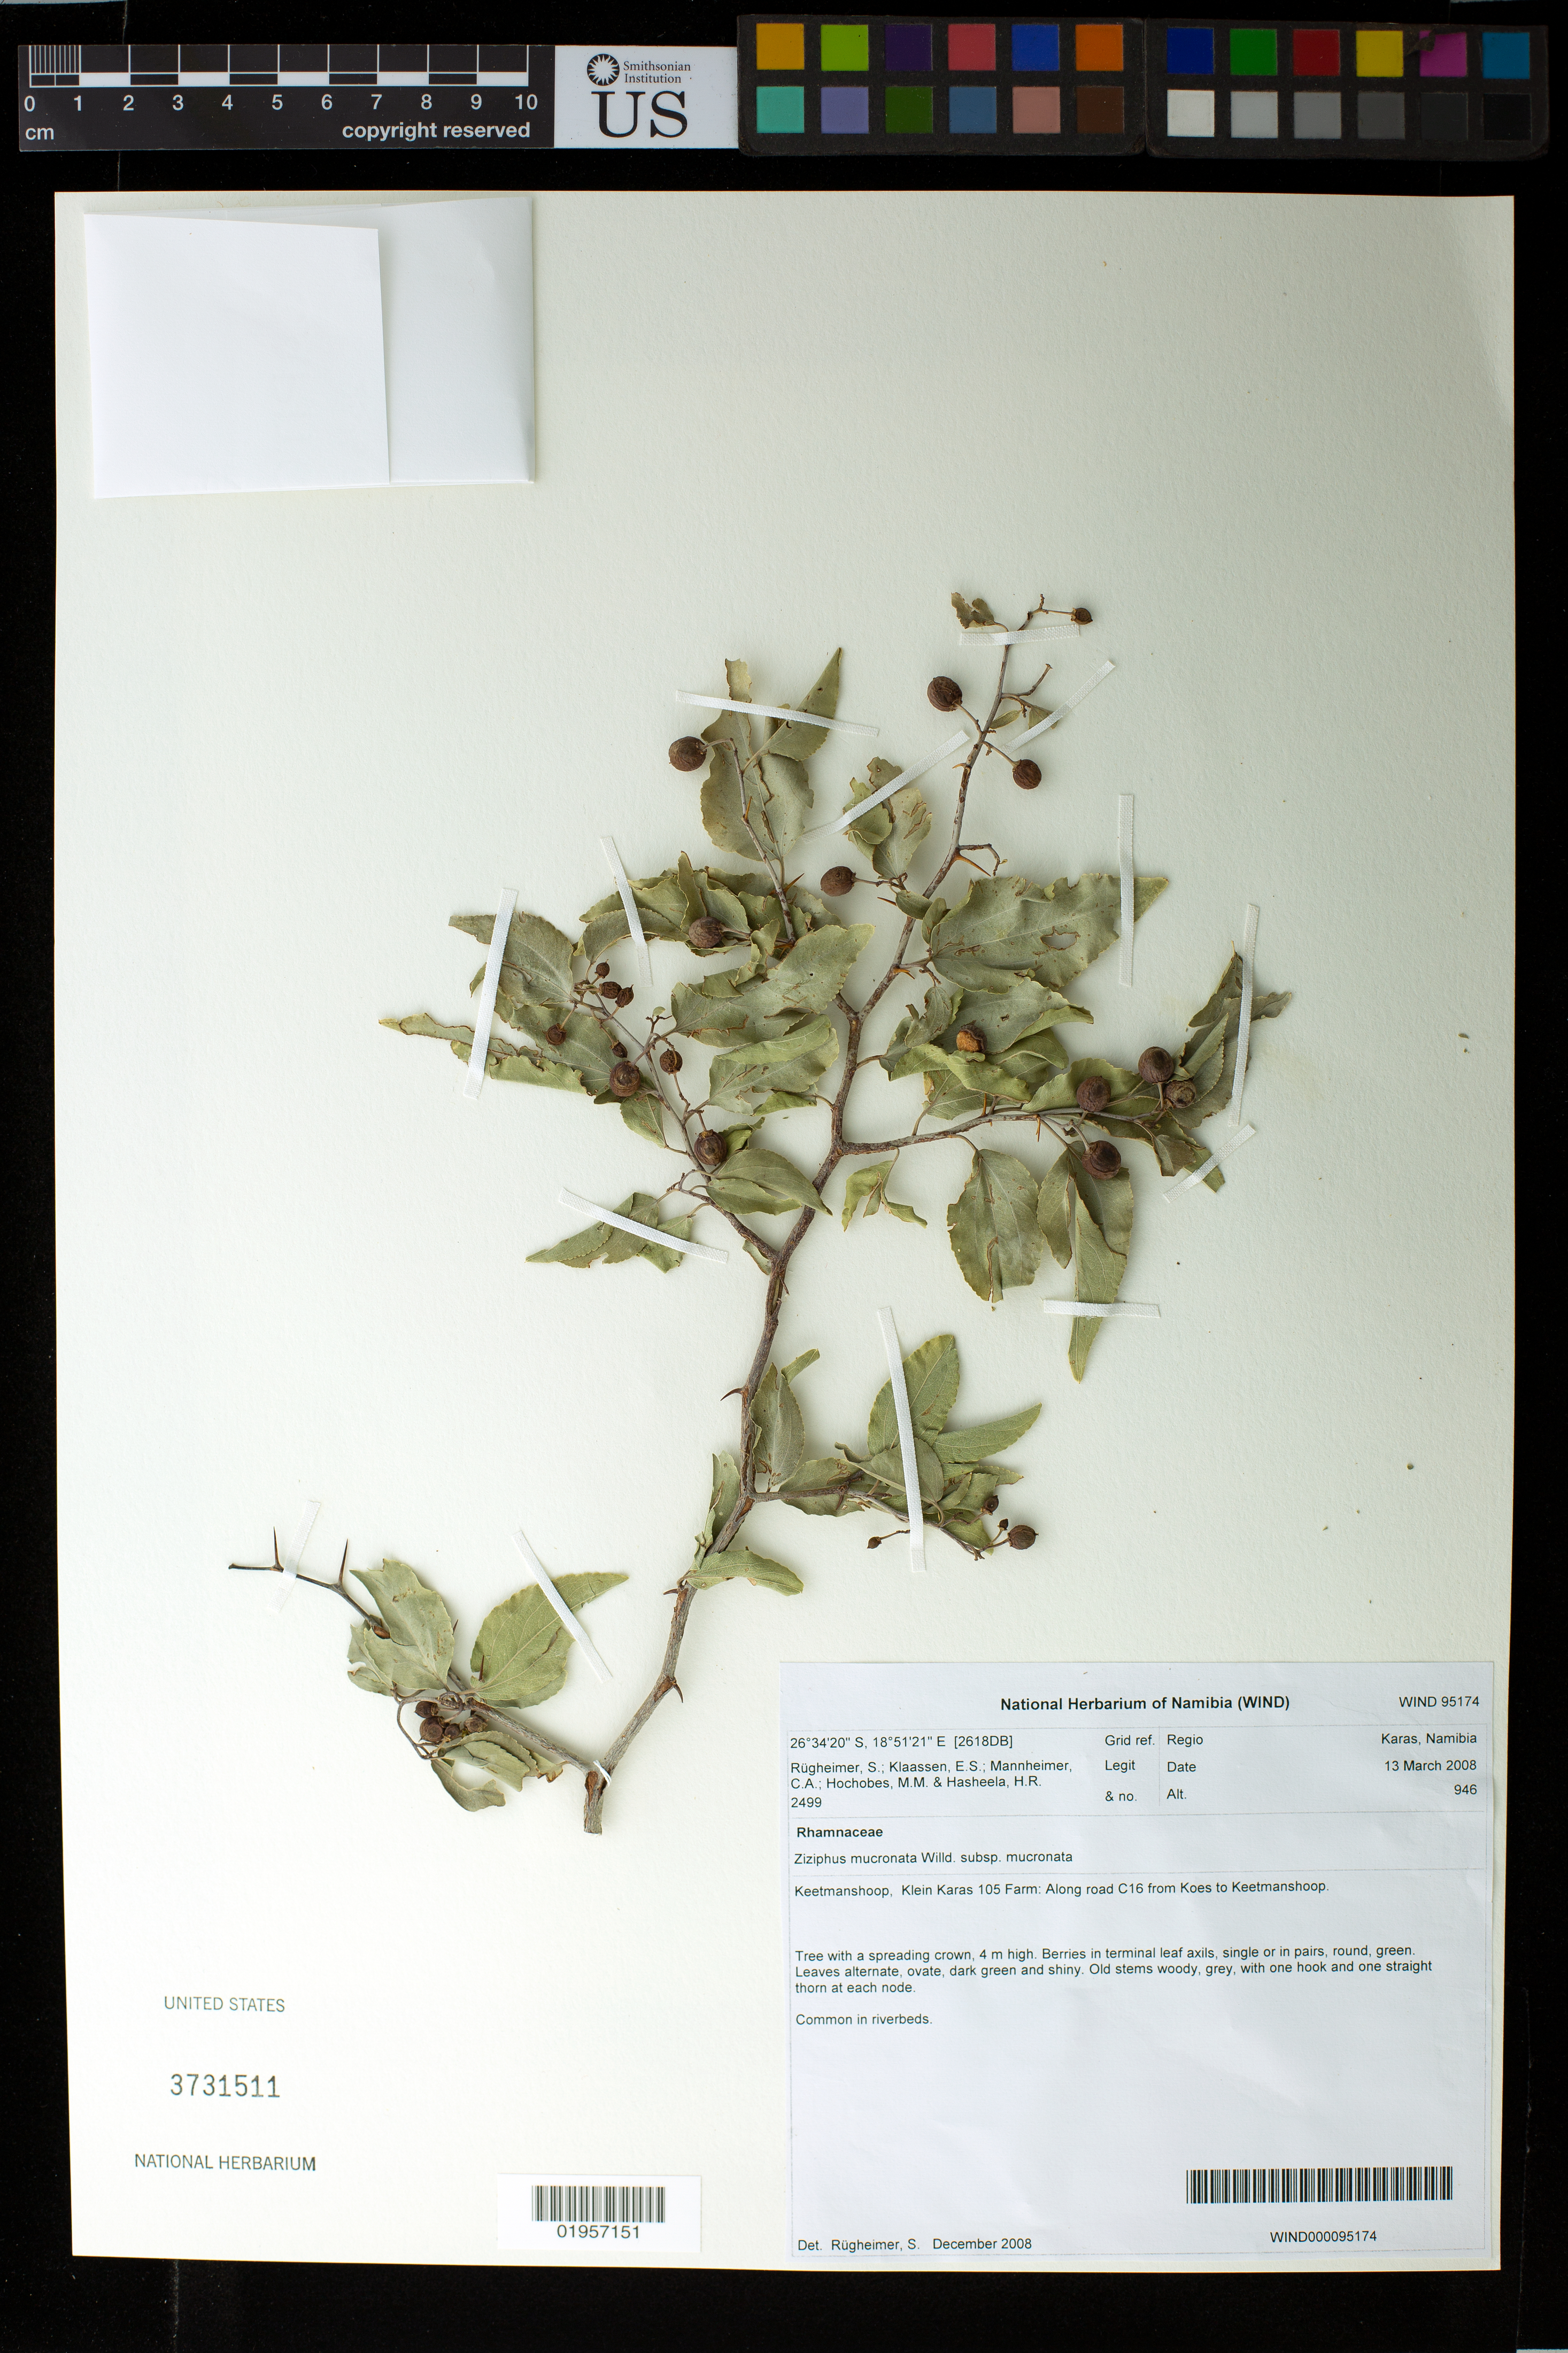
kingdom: Plantae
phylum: Tracheophyta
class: Magnoliopsida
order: Rosales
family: Rhamnaceae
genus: Ziziphus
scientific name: Ziziphus mucronata subsp. mucronata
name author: Willd.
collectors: S. Rugheimer, E. S. Klaassen, C. A. Mannheimer, M. Hochobes & H. Hasheela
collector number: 2499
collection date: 2008-03-13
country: Namibia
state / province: Karas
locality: Keetmanshoop, Klein Karas 105 Farm, along road C16 from Koes to Keetmanshoop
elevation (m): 946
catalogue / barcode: US 3731511